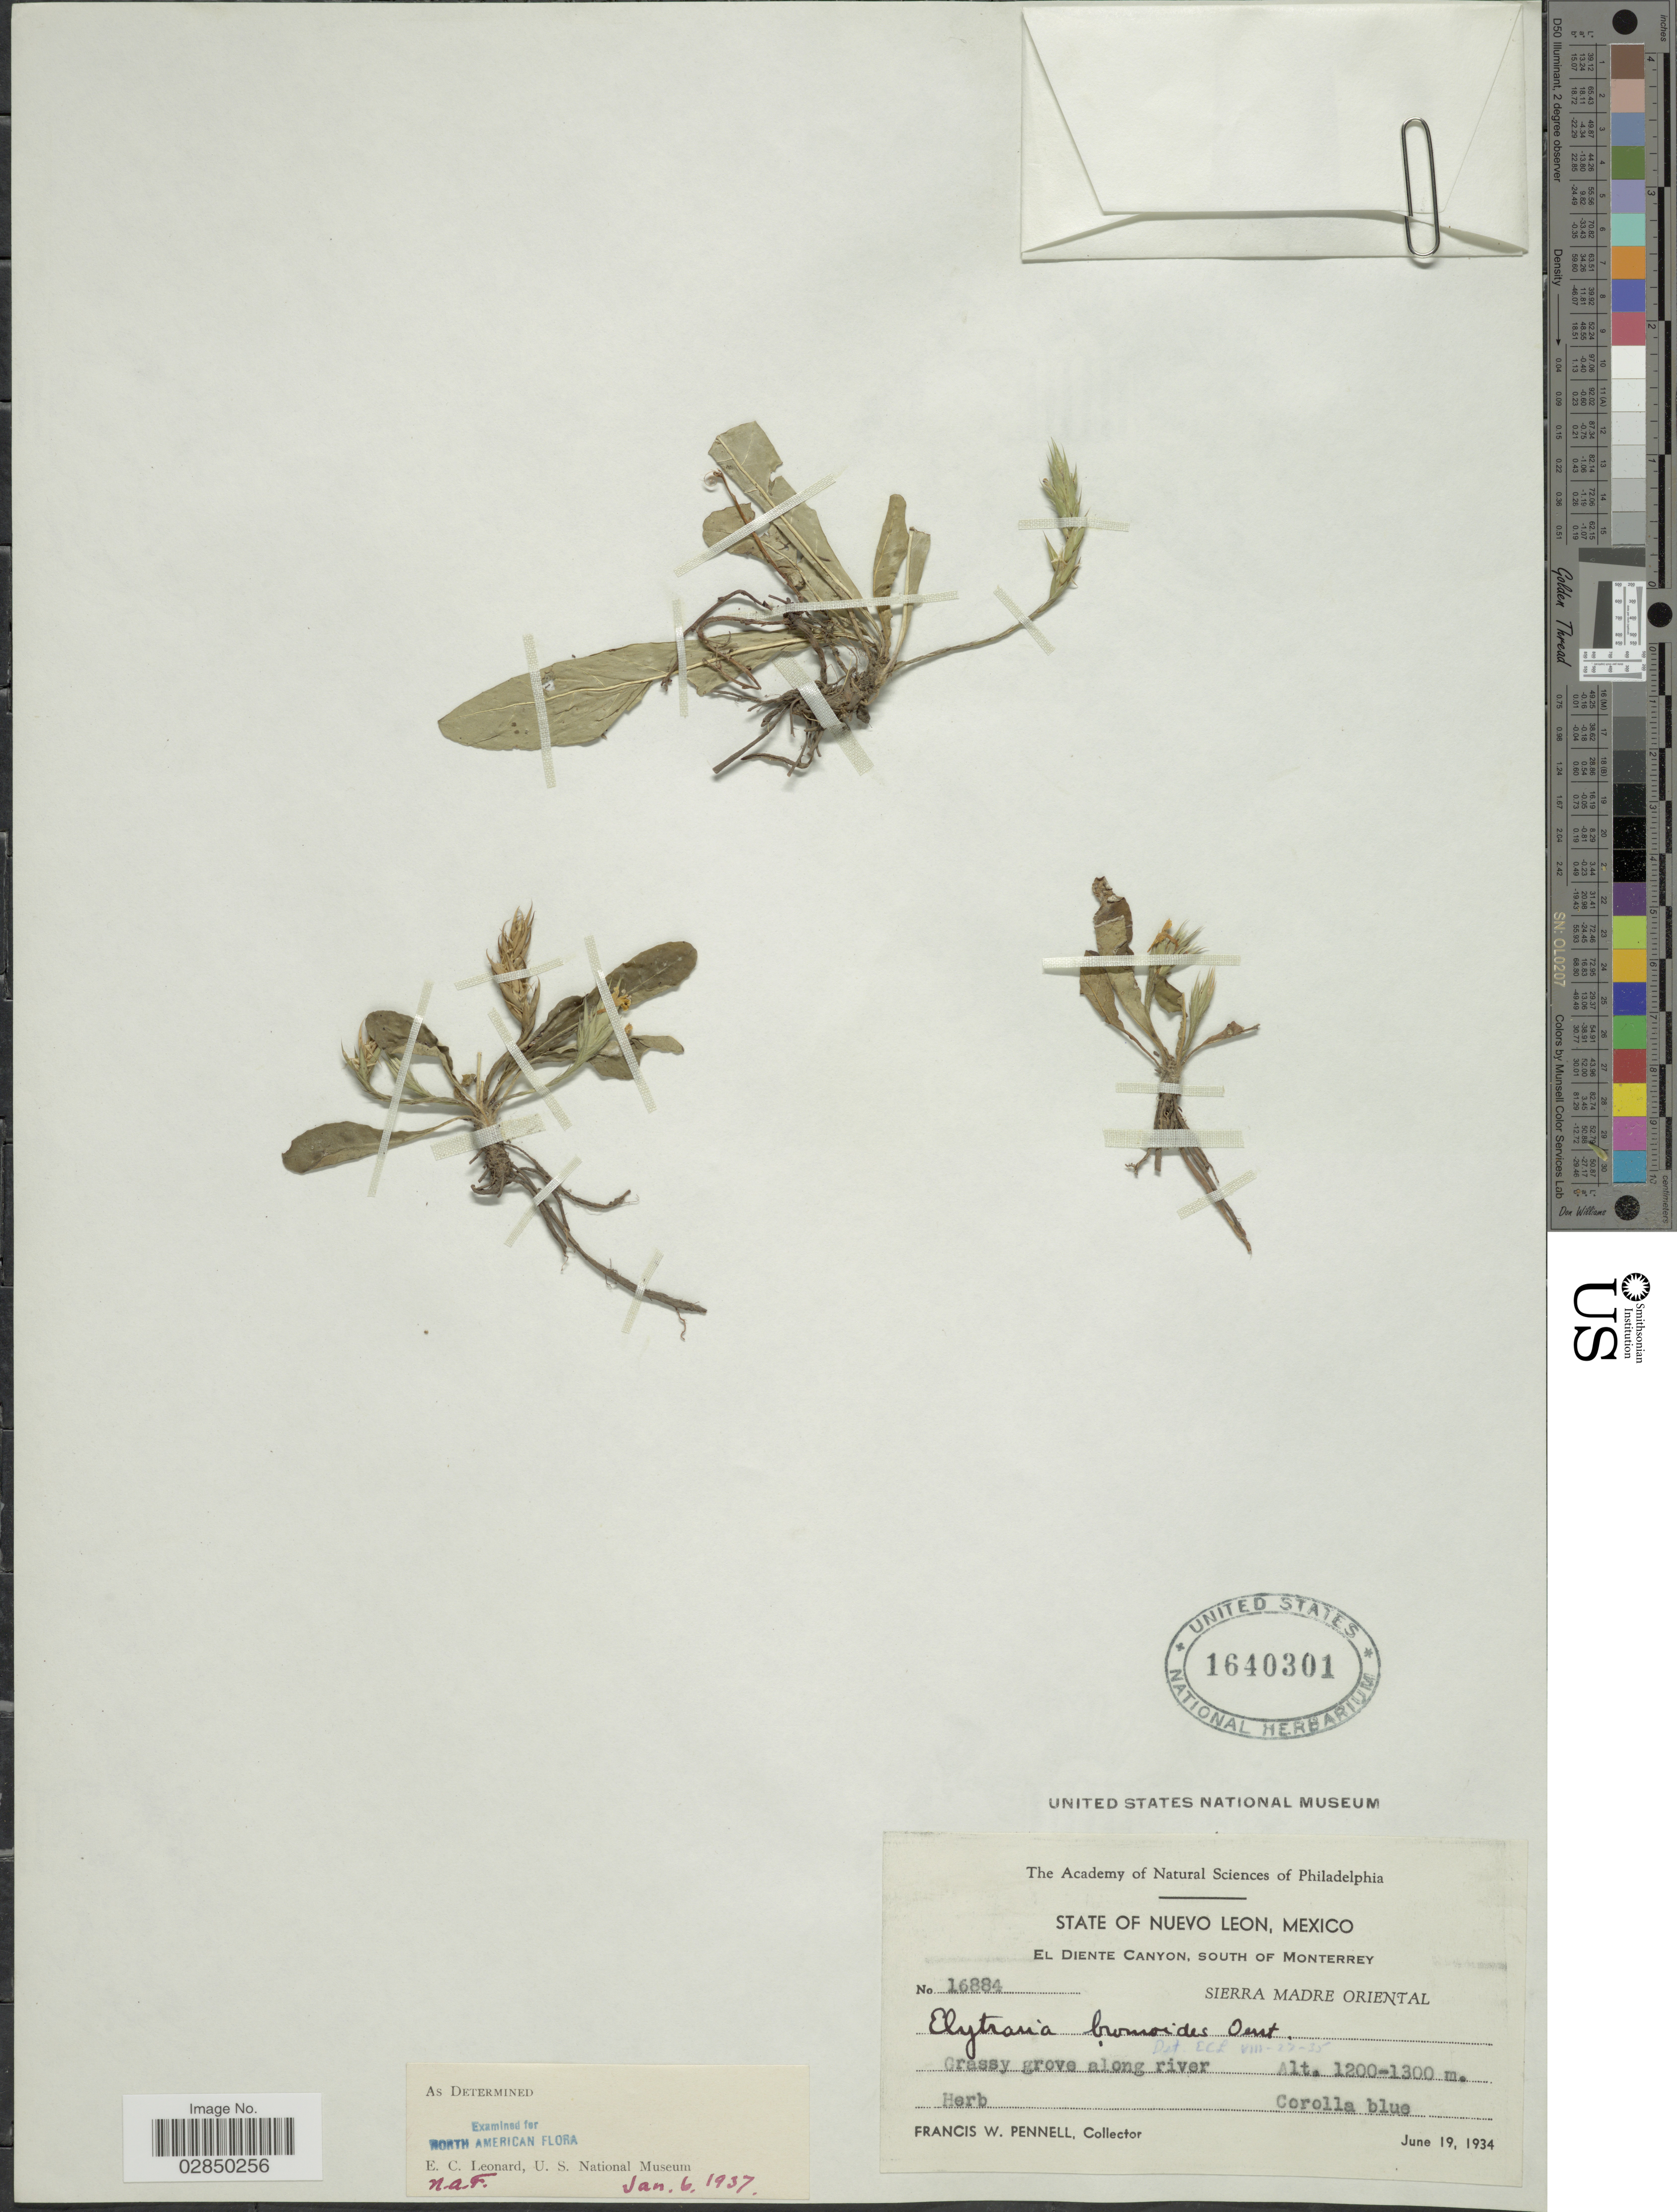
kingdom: Plantae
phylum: Tracheophyta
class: Magnoliopsida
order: Lamiales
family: Acanthaceae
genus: Elytraria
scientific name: Elytraria bromoides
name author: Oerst.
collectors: F. W. Pennell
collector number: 16884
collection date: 1934-06-19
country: Mexico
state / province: Nuevo León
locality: El Diente Canyon, South of Monterrey. Sierra Madre Oriental.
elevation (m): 1200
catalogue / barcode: US 1640301